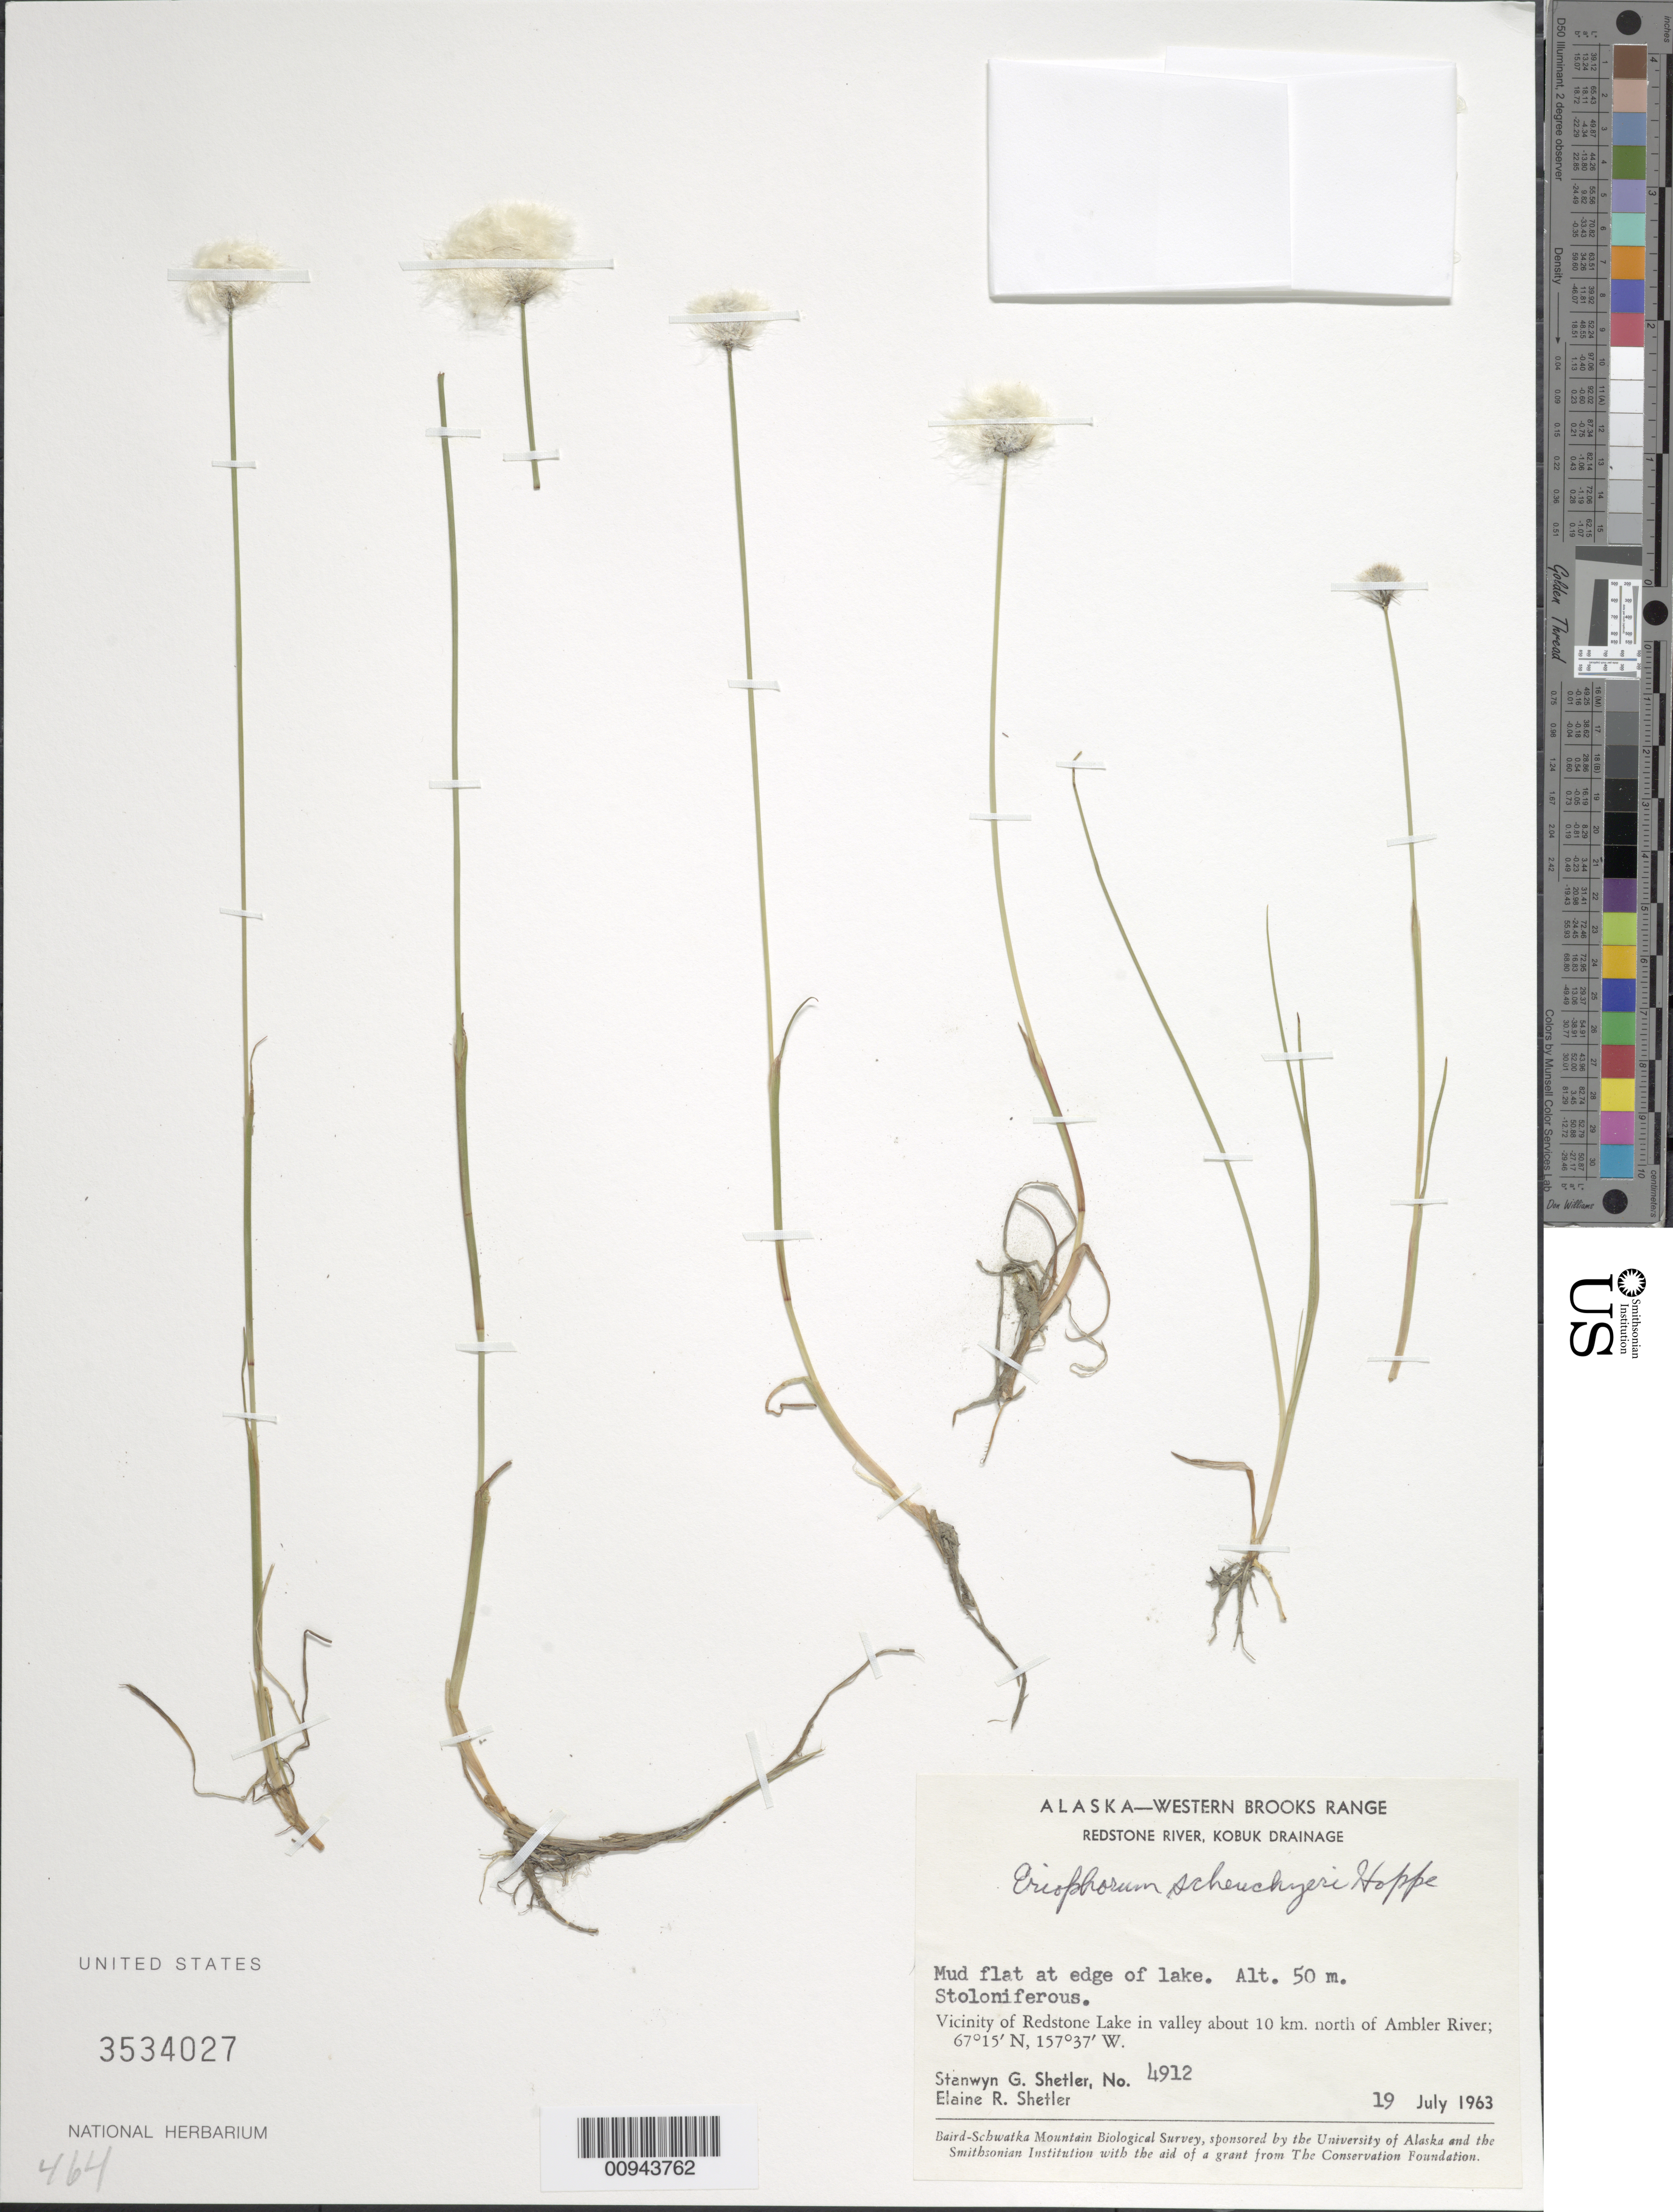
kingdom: Plantae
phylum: Tracheophyta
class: Liliopsida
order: Poales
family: Cyperaceae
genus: Eriophorum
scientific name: Eriophorum scheuchzeri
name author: Hoppe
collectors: S. Shetler & E. R. Shetler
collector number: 4912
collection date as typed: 19 Jul 1963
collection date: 1963-07-19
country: United States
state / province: Alaska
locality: Vicinity of Redstone Lake in valley about 10 km. north of Ambler River. Western Brooks Range, Redstone River, Kobuk Drainage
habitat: Mud flat at edge of lake.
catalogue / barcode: US 3534027